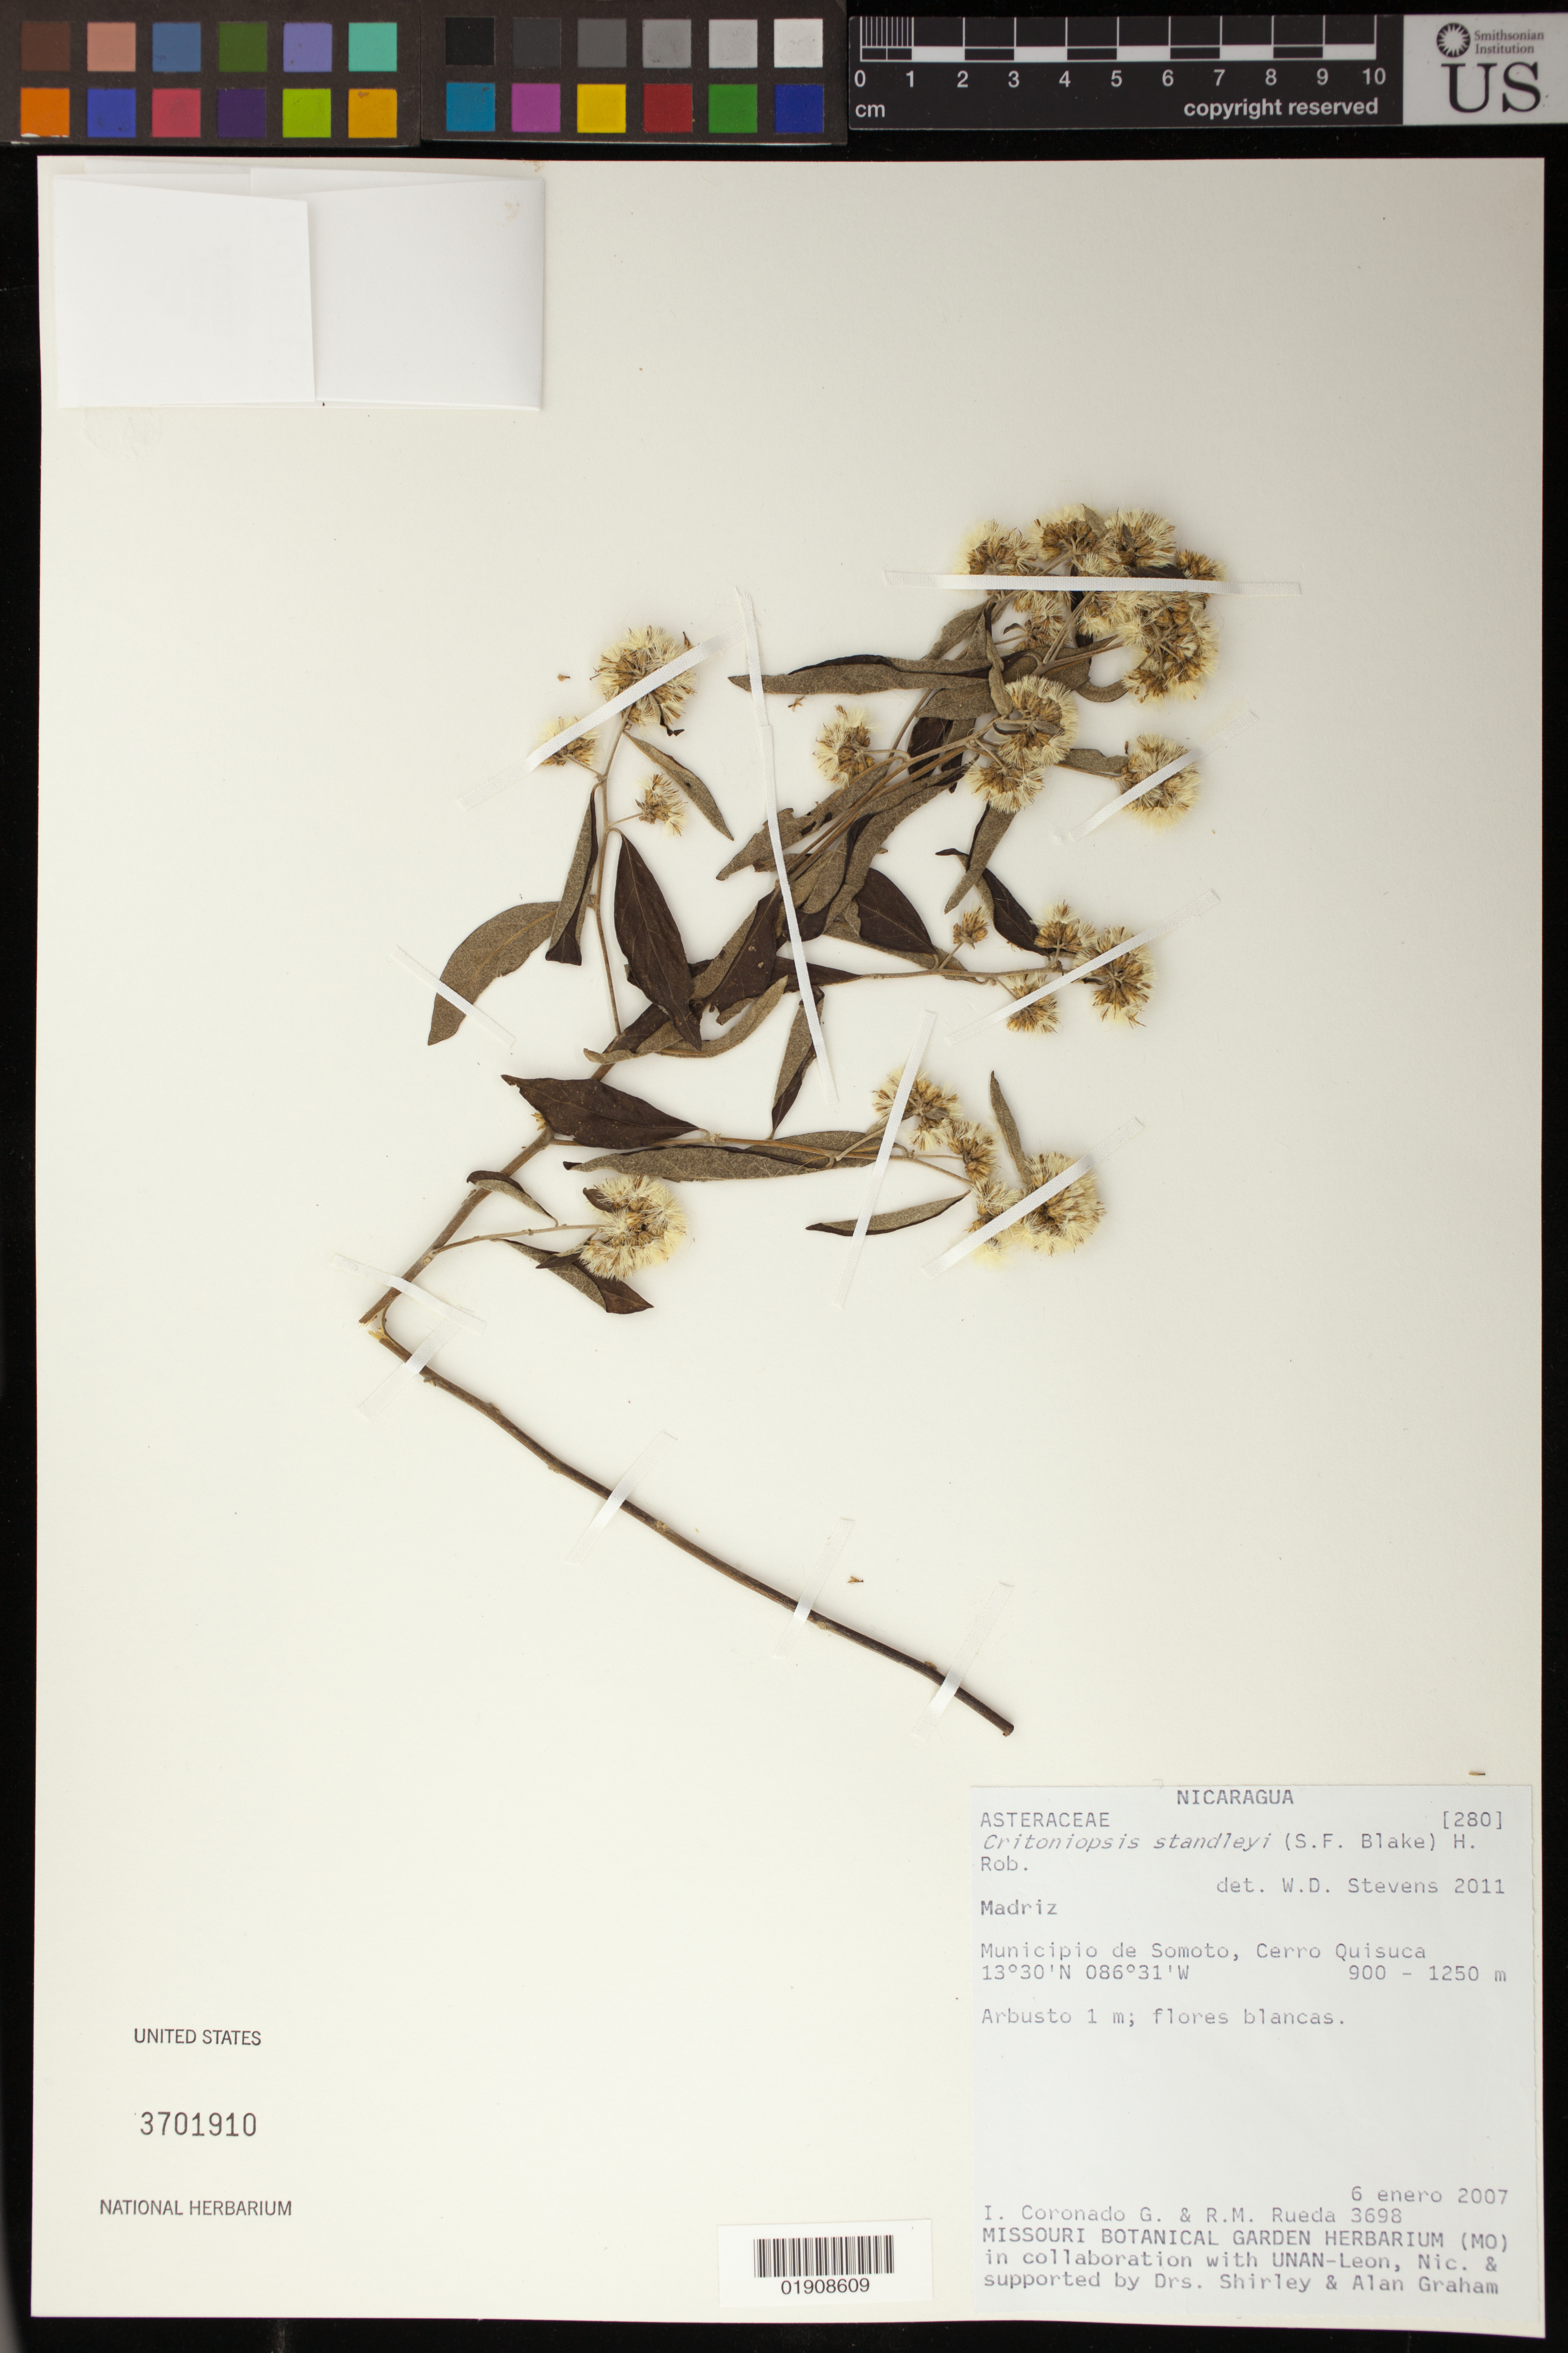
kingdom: Plantae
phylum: Tracheophyta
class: Magnoliopsida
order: Asterales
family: Asteraceae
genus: Critoniopsis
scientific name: Critoniopsis standleyi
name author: (S.F. Blake) H. Rob.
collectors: I. Coronado & R. Rueda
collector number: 3698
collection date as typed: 6 January 2007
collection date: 2007-01-06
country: Nicaragua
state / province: Madriz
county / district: Somoto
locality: Cerro Quisuca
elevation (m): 900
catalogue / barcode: US 3701910